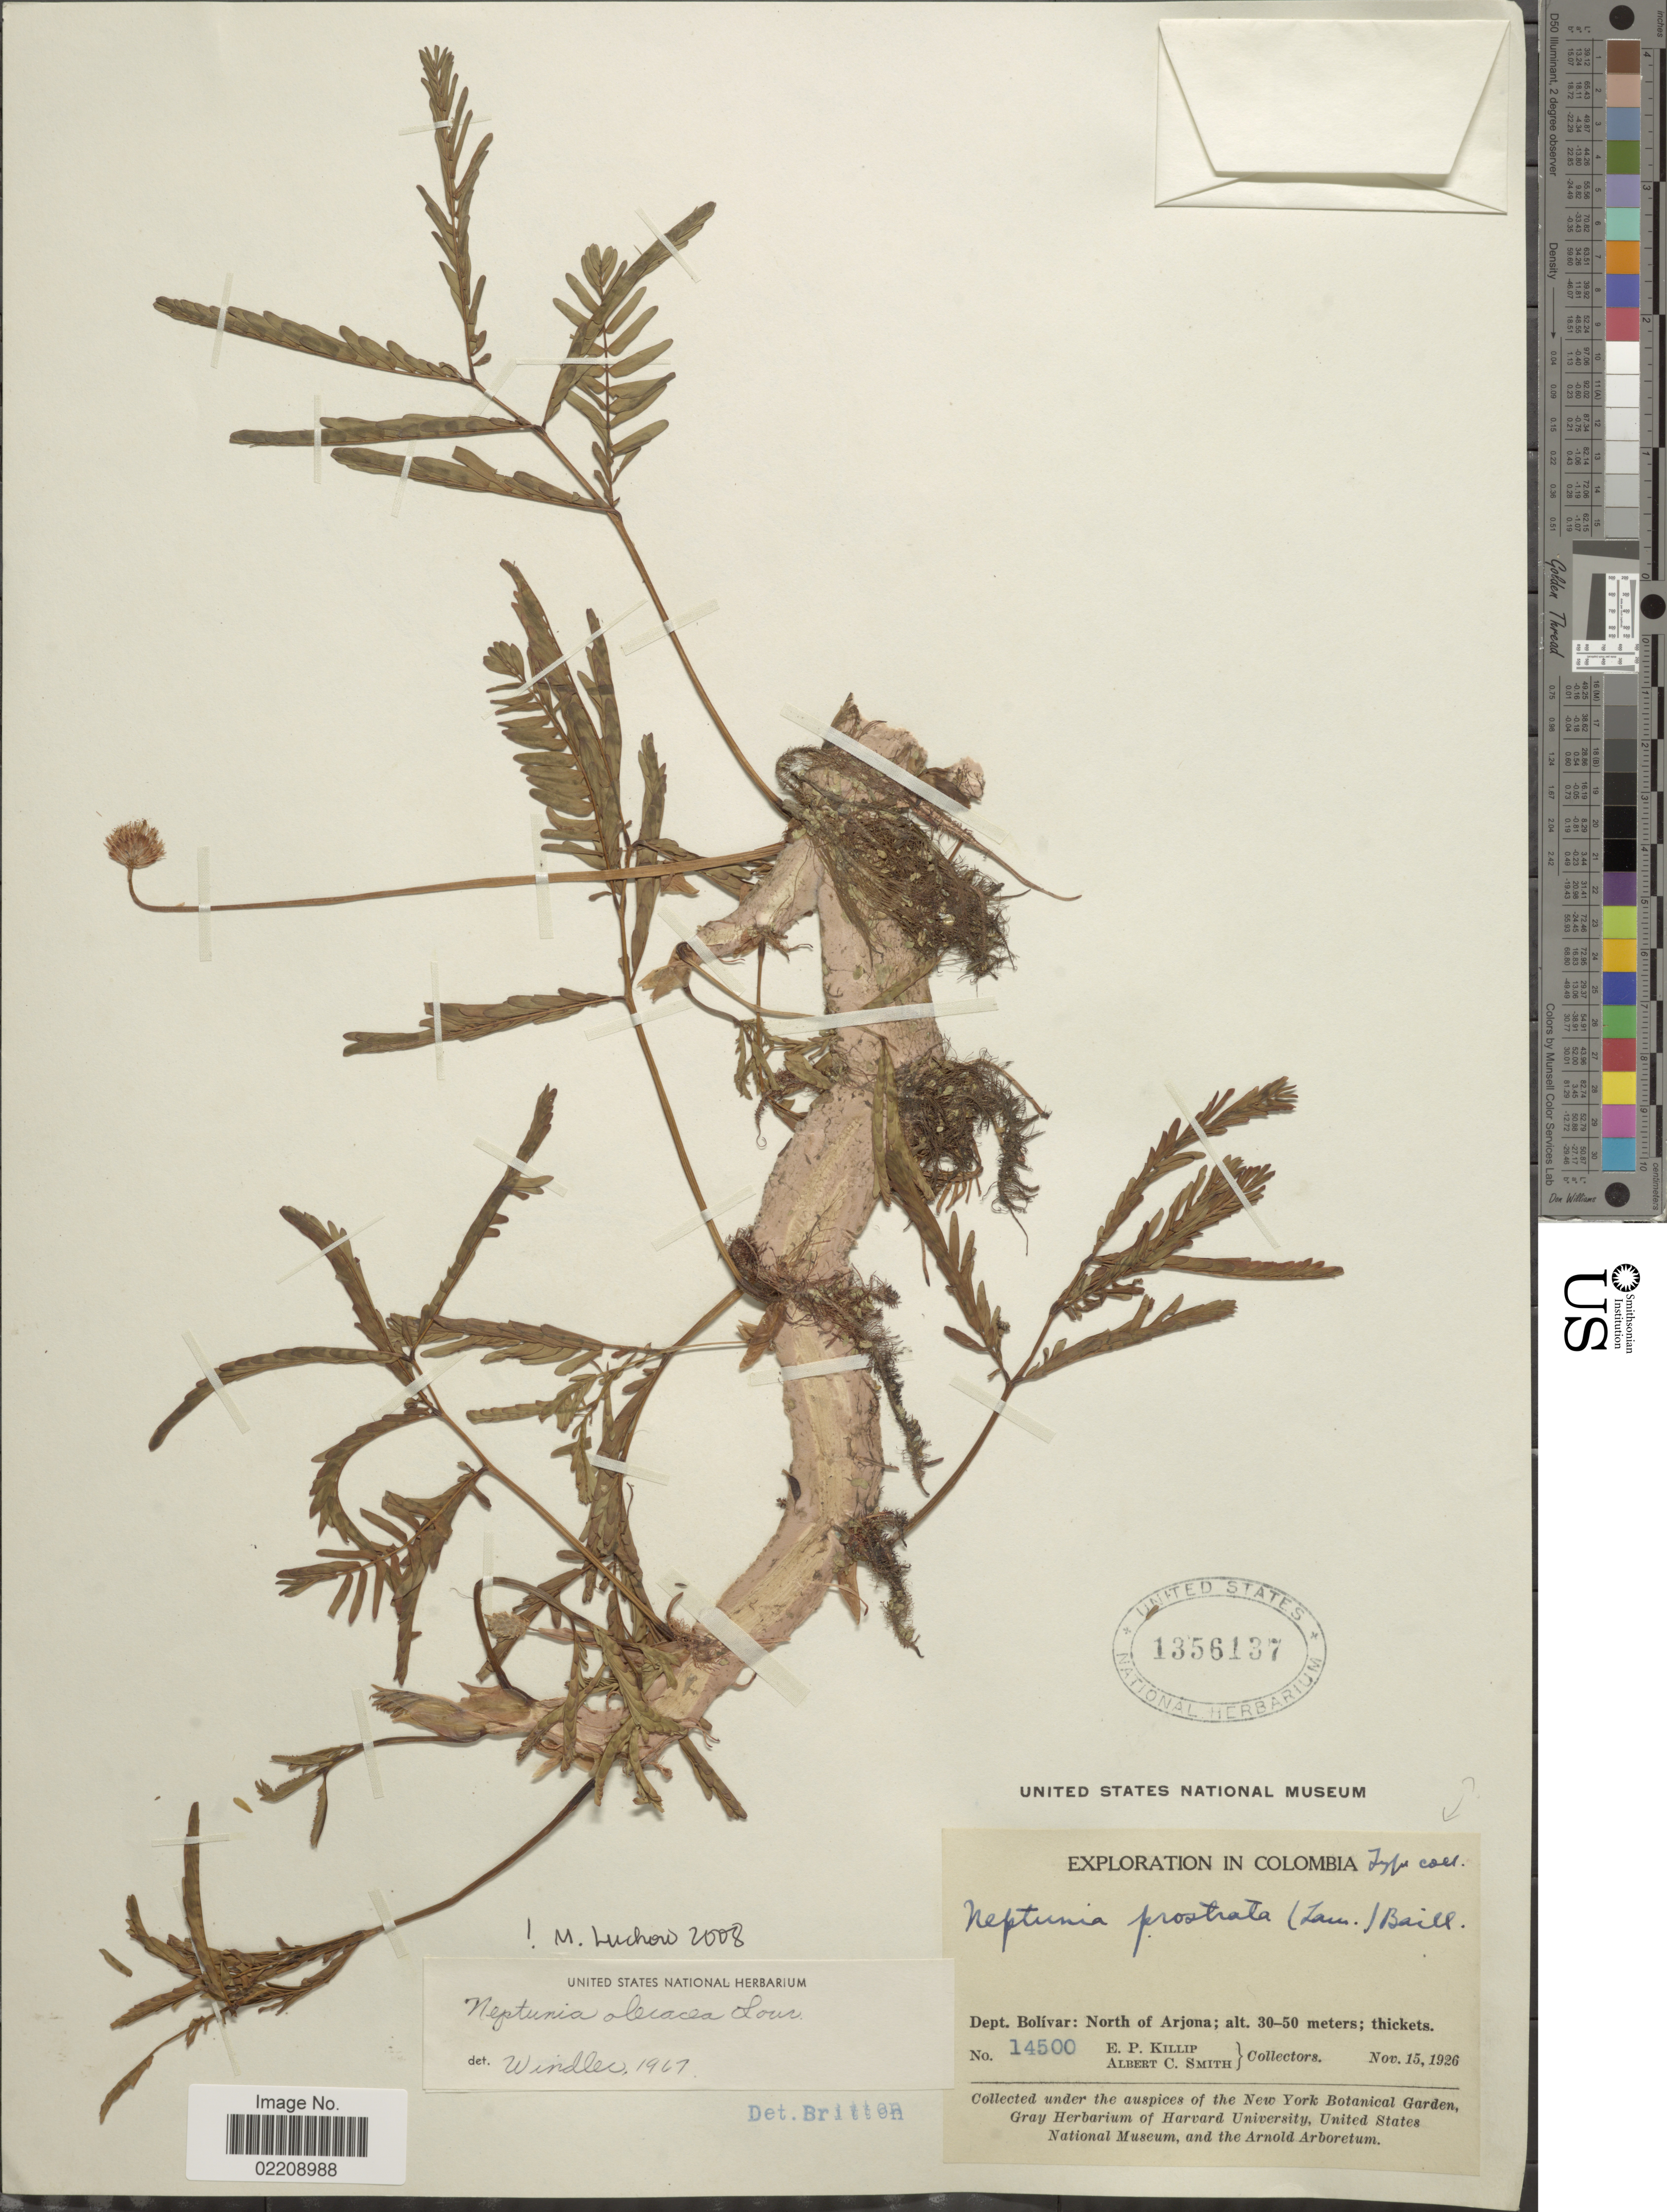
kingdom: Plantae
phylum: Tracheophyta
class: Magnoliopsida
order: Fabales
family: Fabaceae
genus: Neptunia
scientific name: Neptunia oleracea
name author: Lour.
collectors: E. P. Killip & A. C. Smith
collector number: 14500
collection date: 1926-11-15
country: Colombia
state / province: Bolívar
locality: North of Arjona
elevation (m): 30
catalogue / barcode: US 1356137